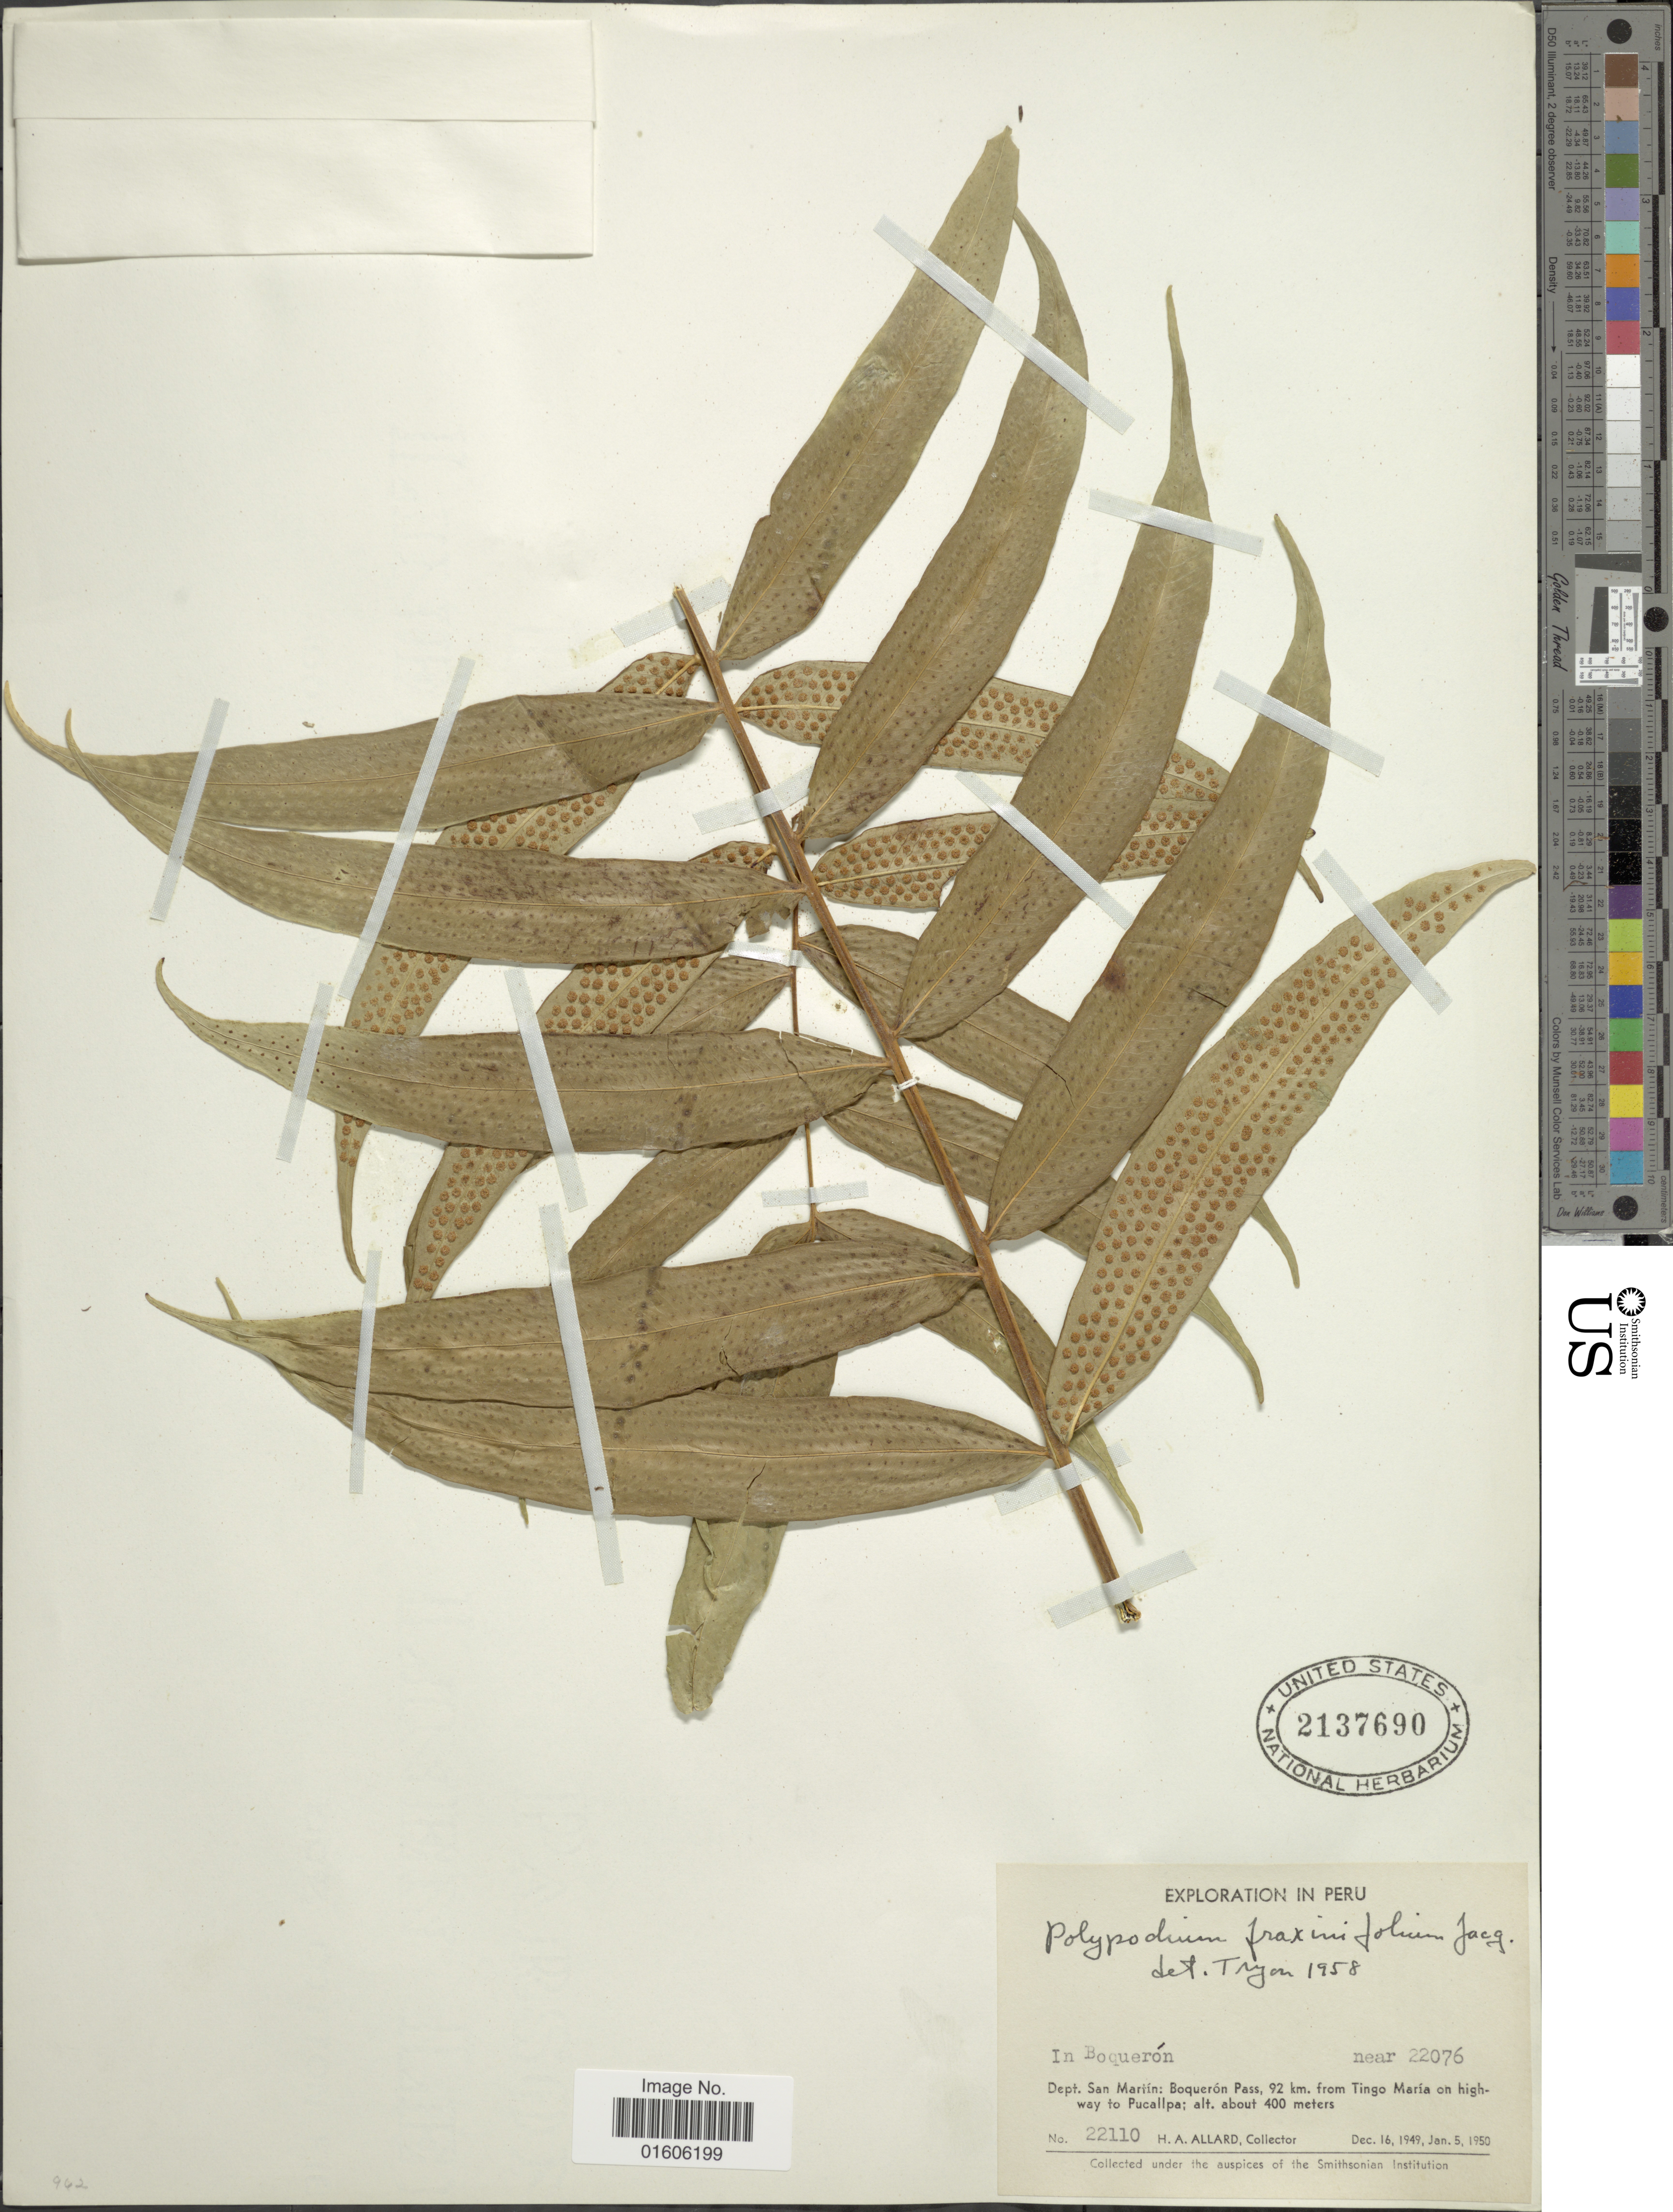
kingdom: Plantae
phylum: Tracheophyta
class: Polypodiopsida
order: Polypodiales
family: Polypodiaceae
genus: Serpocaulon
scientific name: Serpocaulon fraxinifolium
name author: (Jacq.) A.R. Sm.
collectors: H. A. Allard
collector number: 22110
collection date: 1949-12-16/1950-01-05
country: Peru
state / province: San Martín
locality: In Boquerón near 22076. Dept. San Martín: Boquerón Pass, 92 km. from Tingo María on highway to Pucallpa.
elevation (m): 400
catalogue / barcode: US 2137690